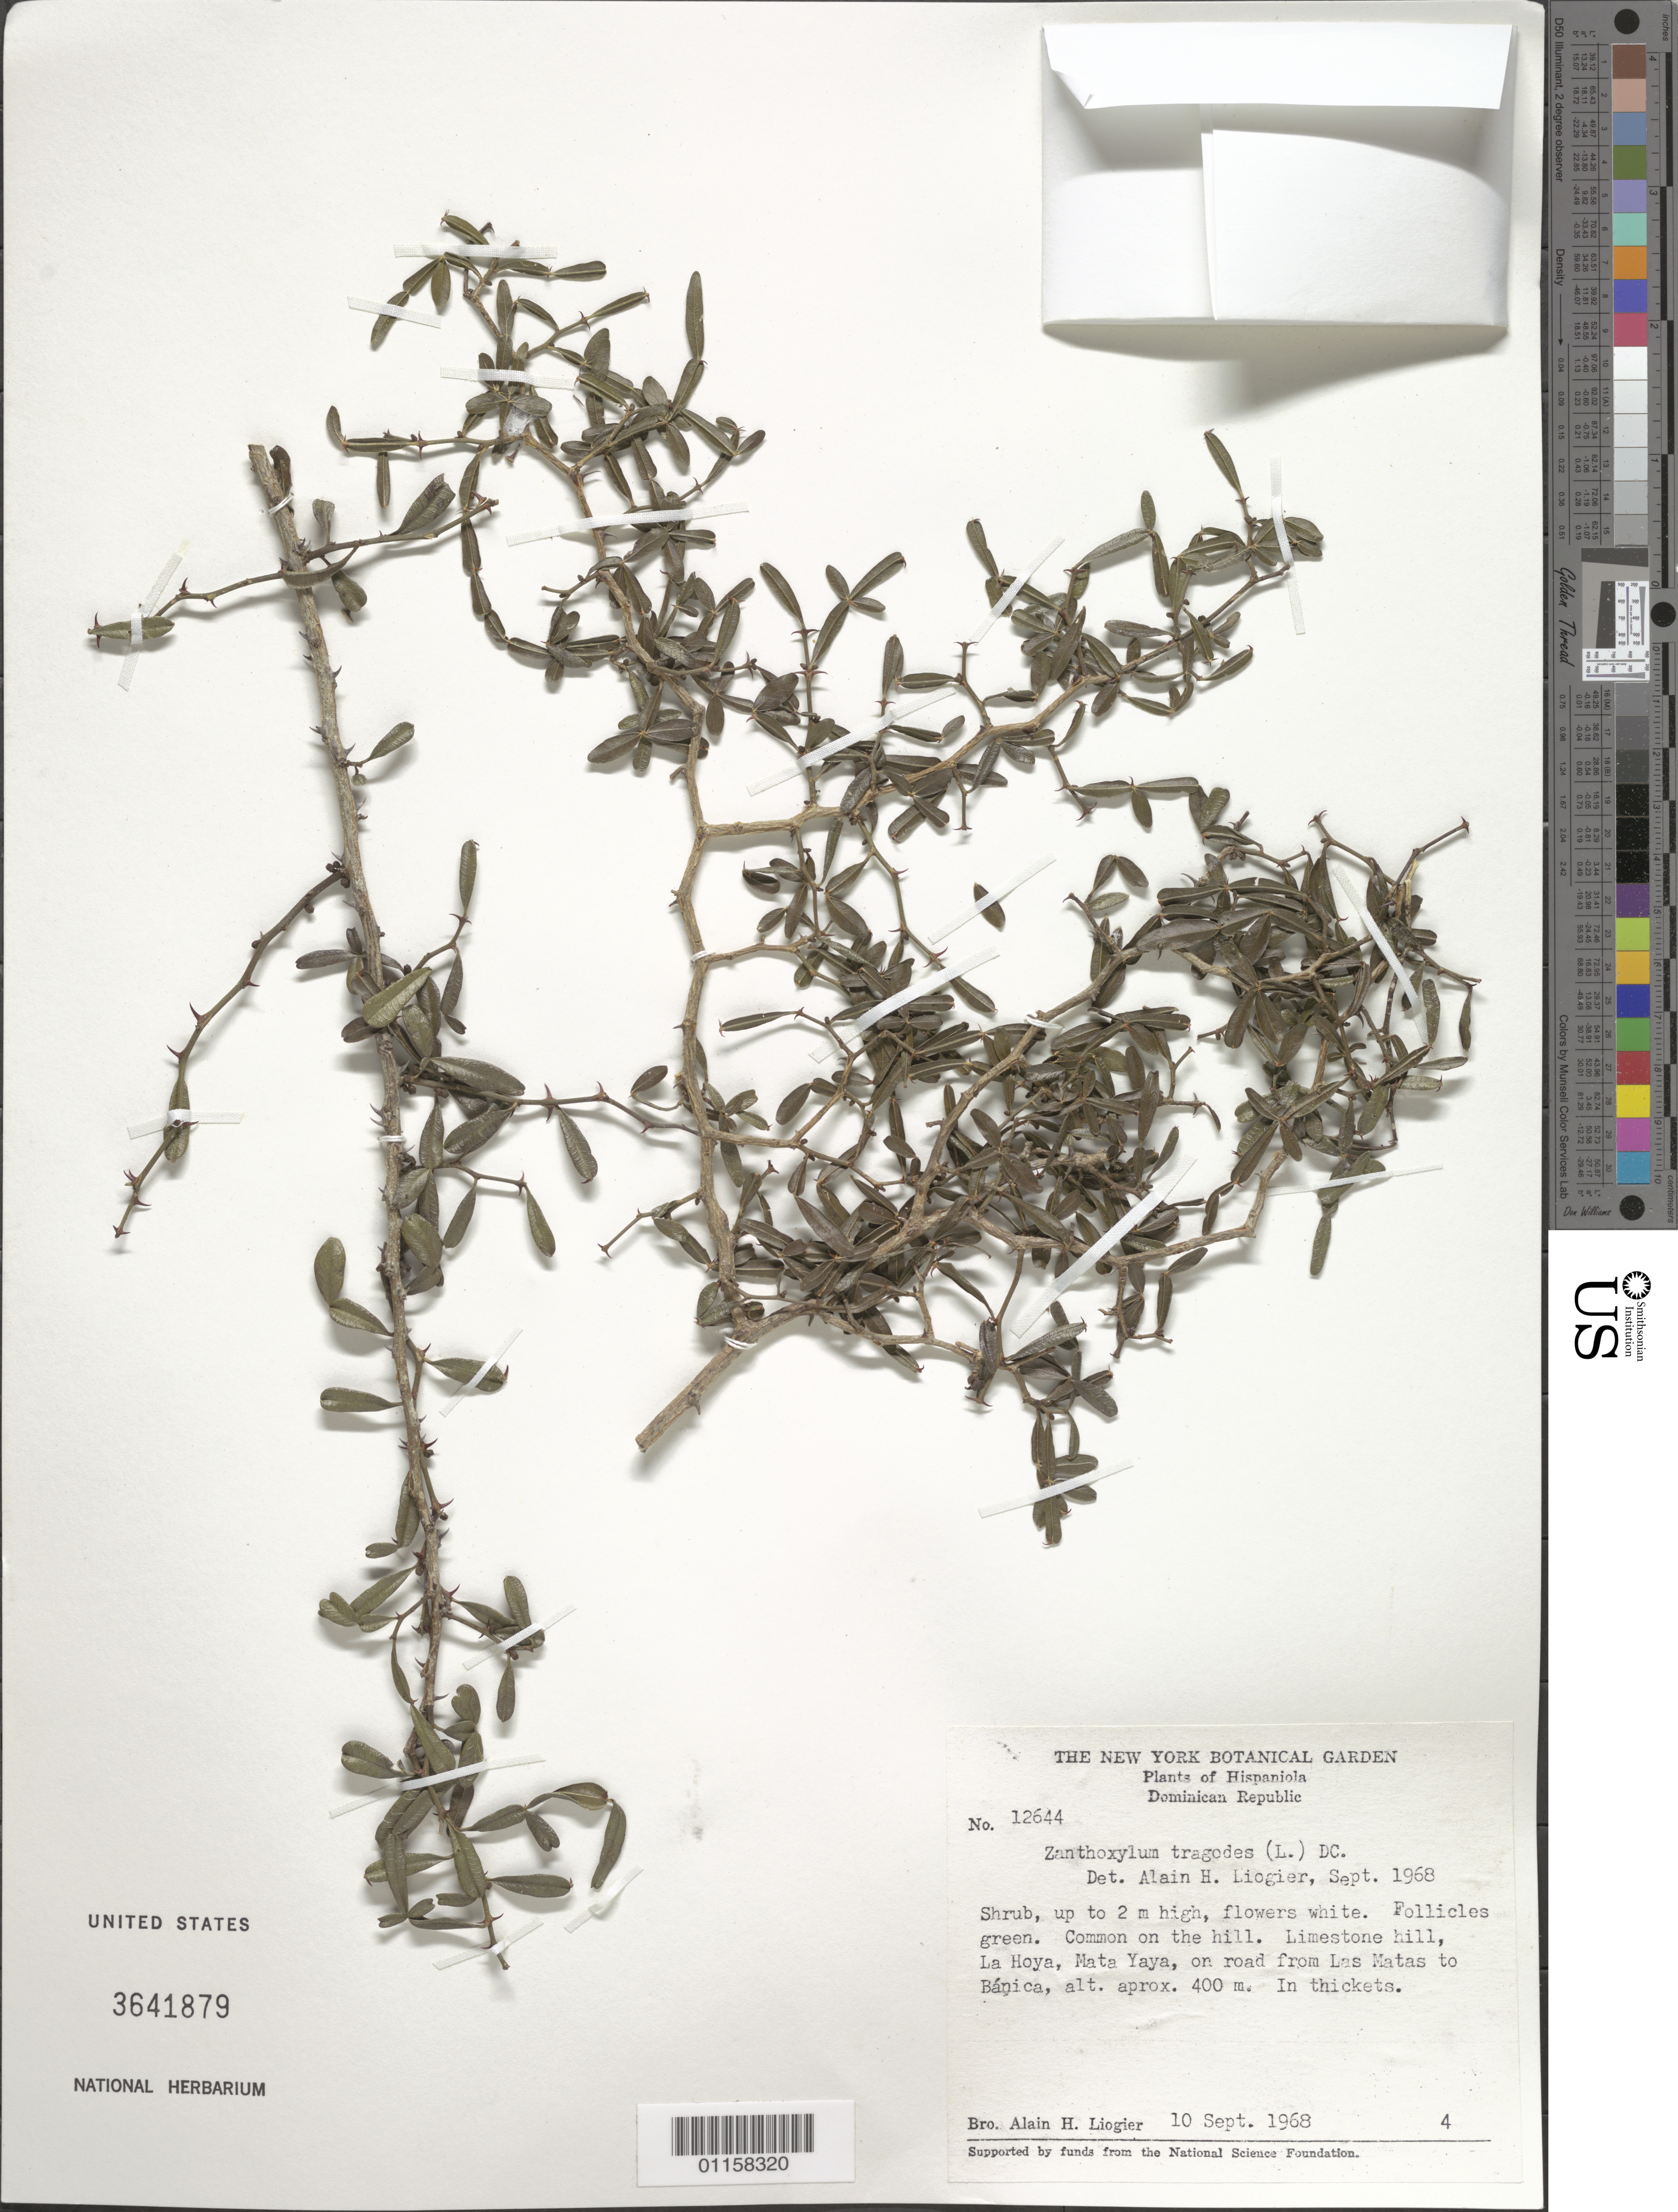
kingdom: Plantae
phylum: Tracheophyta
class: Magnoliopsida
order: Sapindales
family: Rutaceae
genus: Zanthoxylum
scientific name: Zanthoxylum tragodes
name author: (L.) DC.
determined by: Liogier, Alain H.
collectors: A. H. Liogier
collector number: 12644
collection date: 1968-09-10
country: Dominican Republic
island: Hispaniola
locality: La Hoya, Mata Yaya, on road from Los Matas to Bánica.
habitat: Limestone hill; common.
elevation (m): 400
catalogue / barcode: US 3641879